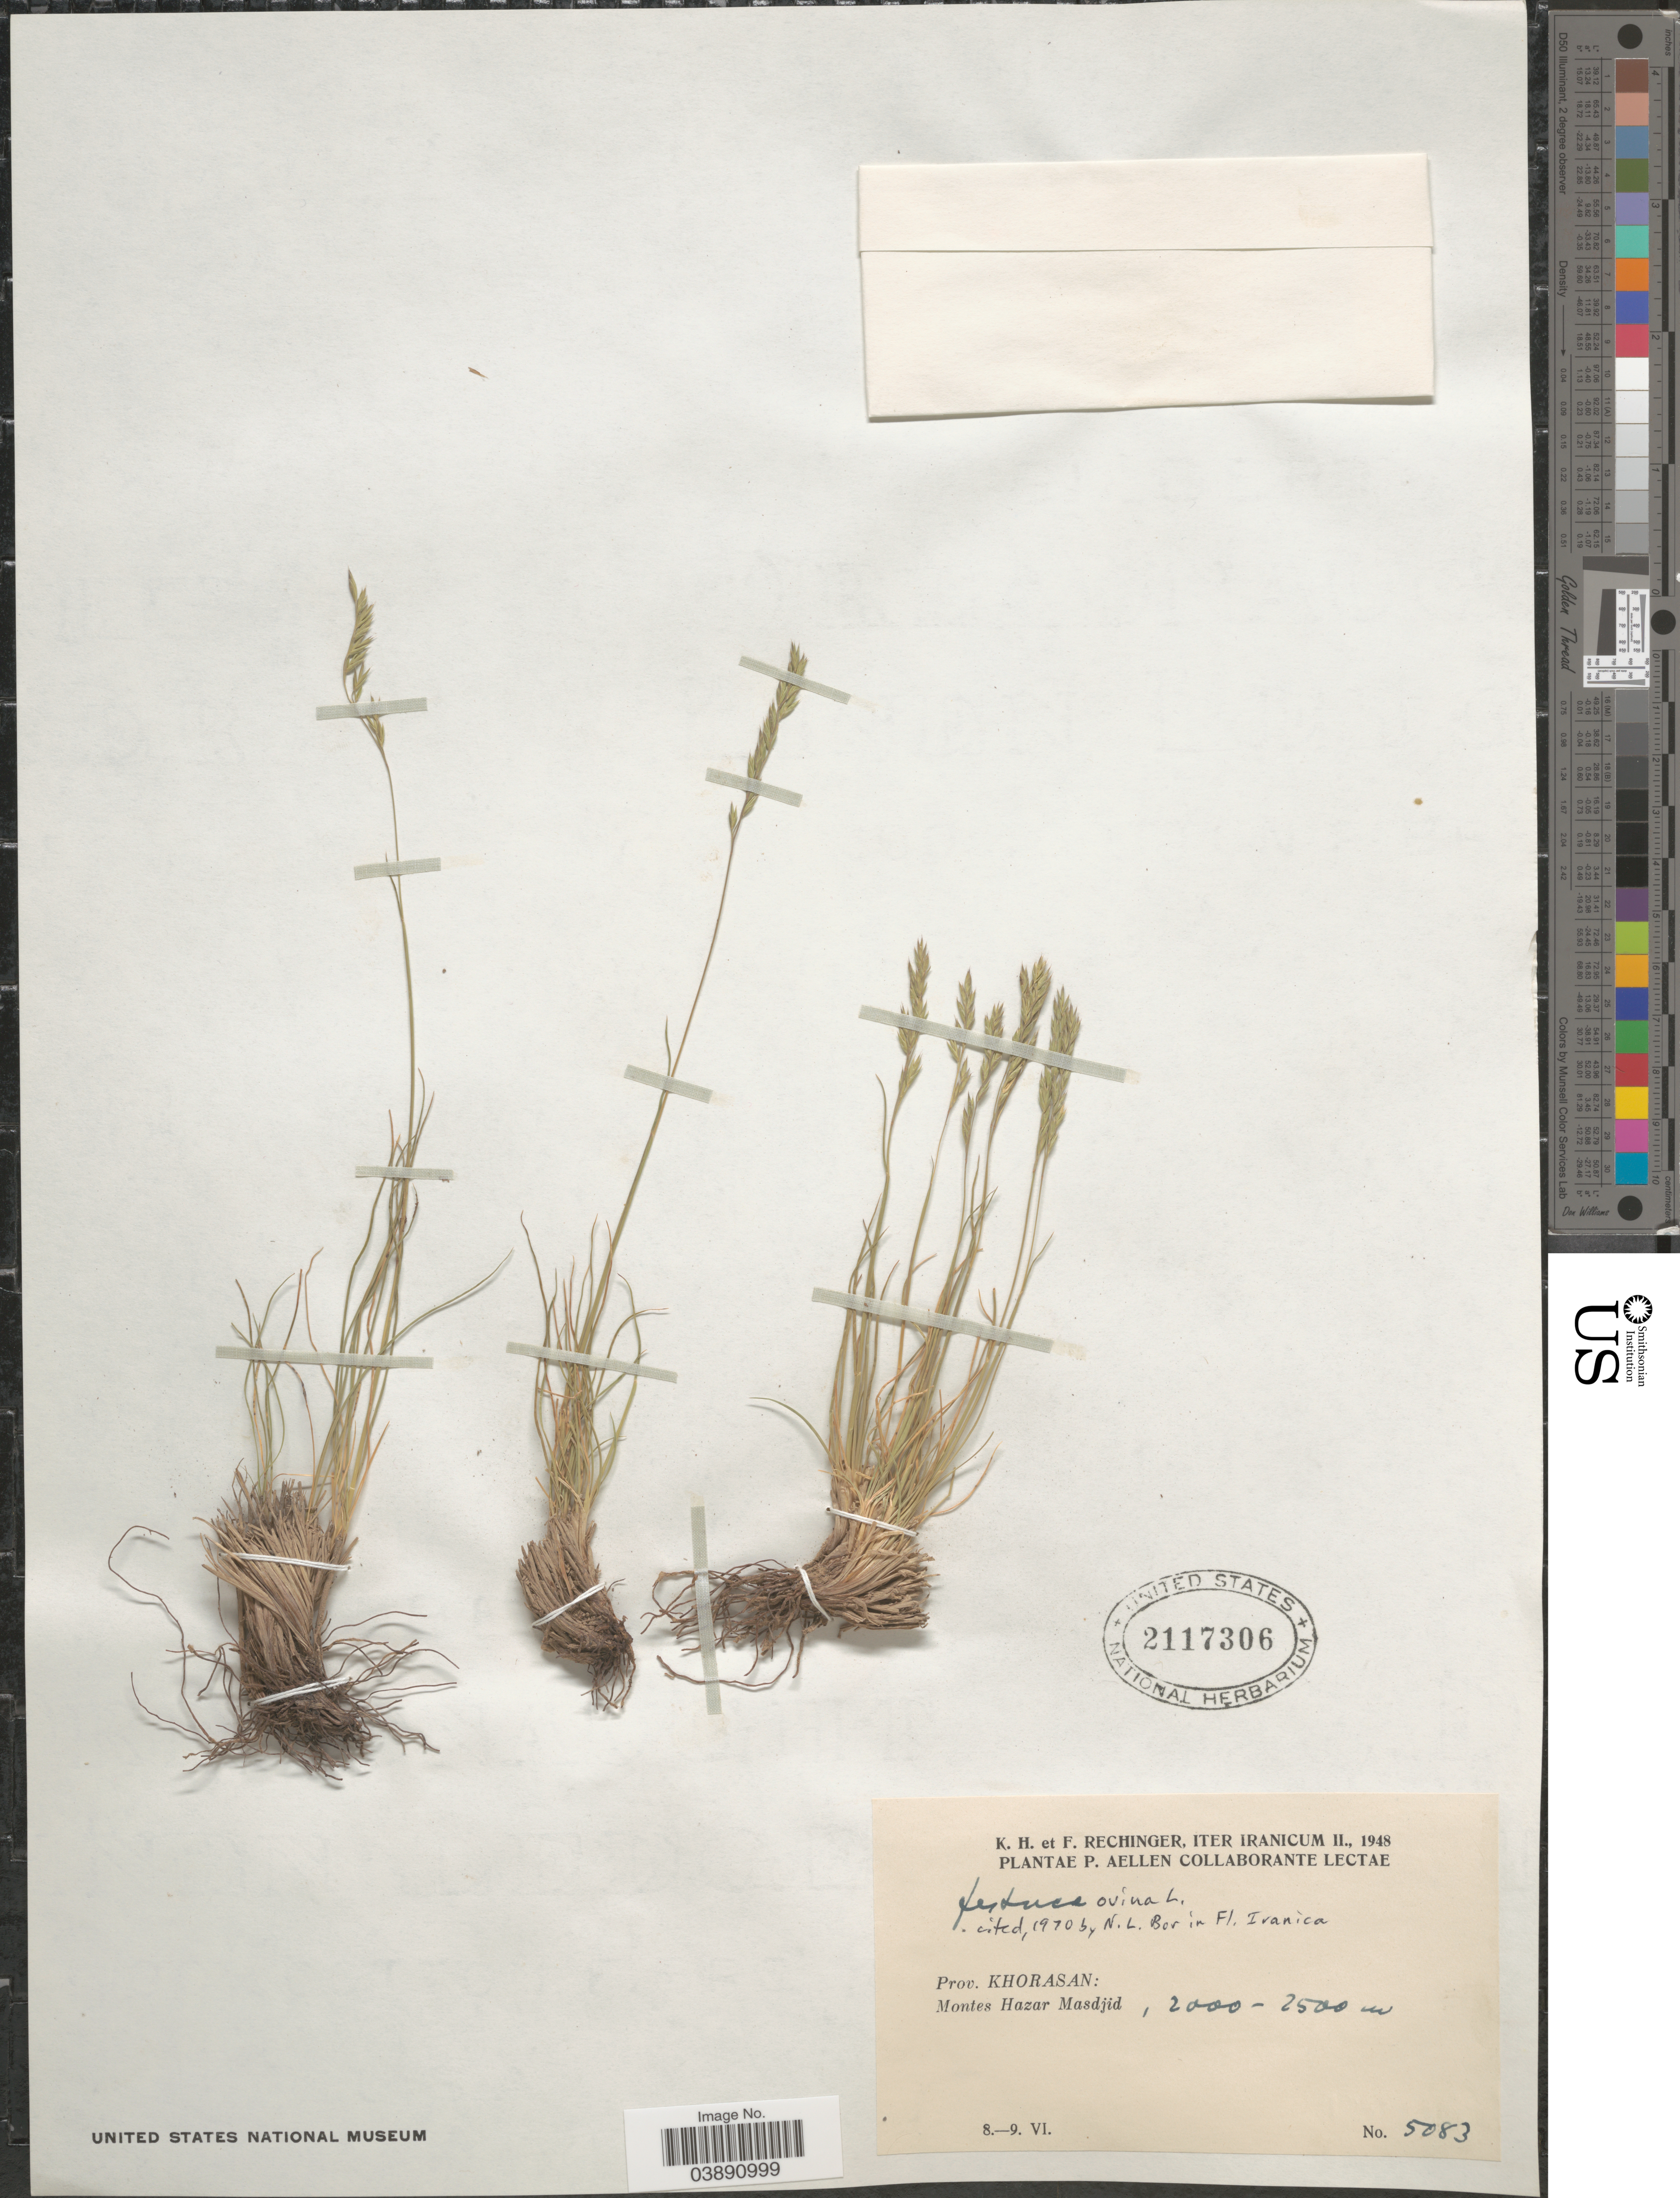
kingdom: Plantae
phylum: Tracheophyta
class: Liliopsida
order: Poales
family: Poaceae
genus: Festuca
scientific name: Festuca ovina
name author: L.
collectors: K. H. Rechinger & F. Rechinger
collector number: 5083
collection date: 1948-06-08/1948-06-09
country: Iran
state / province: Khorasan [obsolete]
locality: Iter Iranicum. Prov. Khorasan: Montes Hazar Masdjid.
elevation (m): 2000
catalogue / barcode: US 2117306